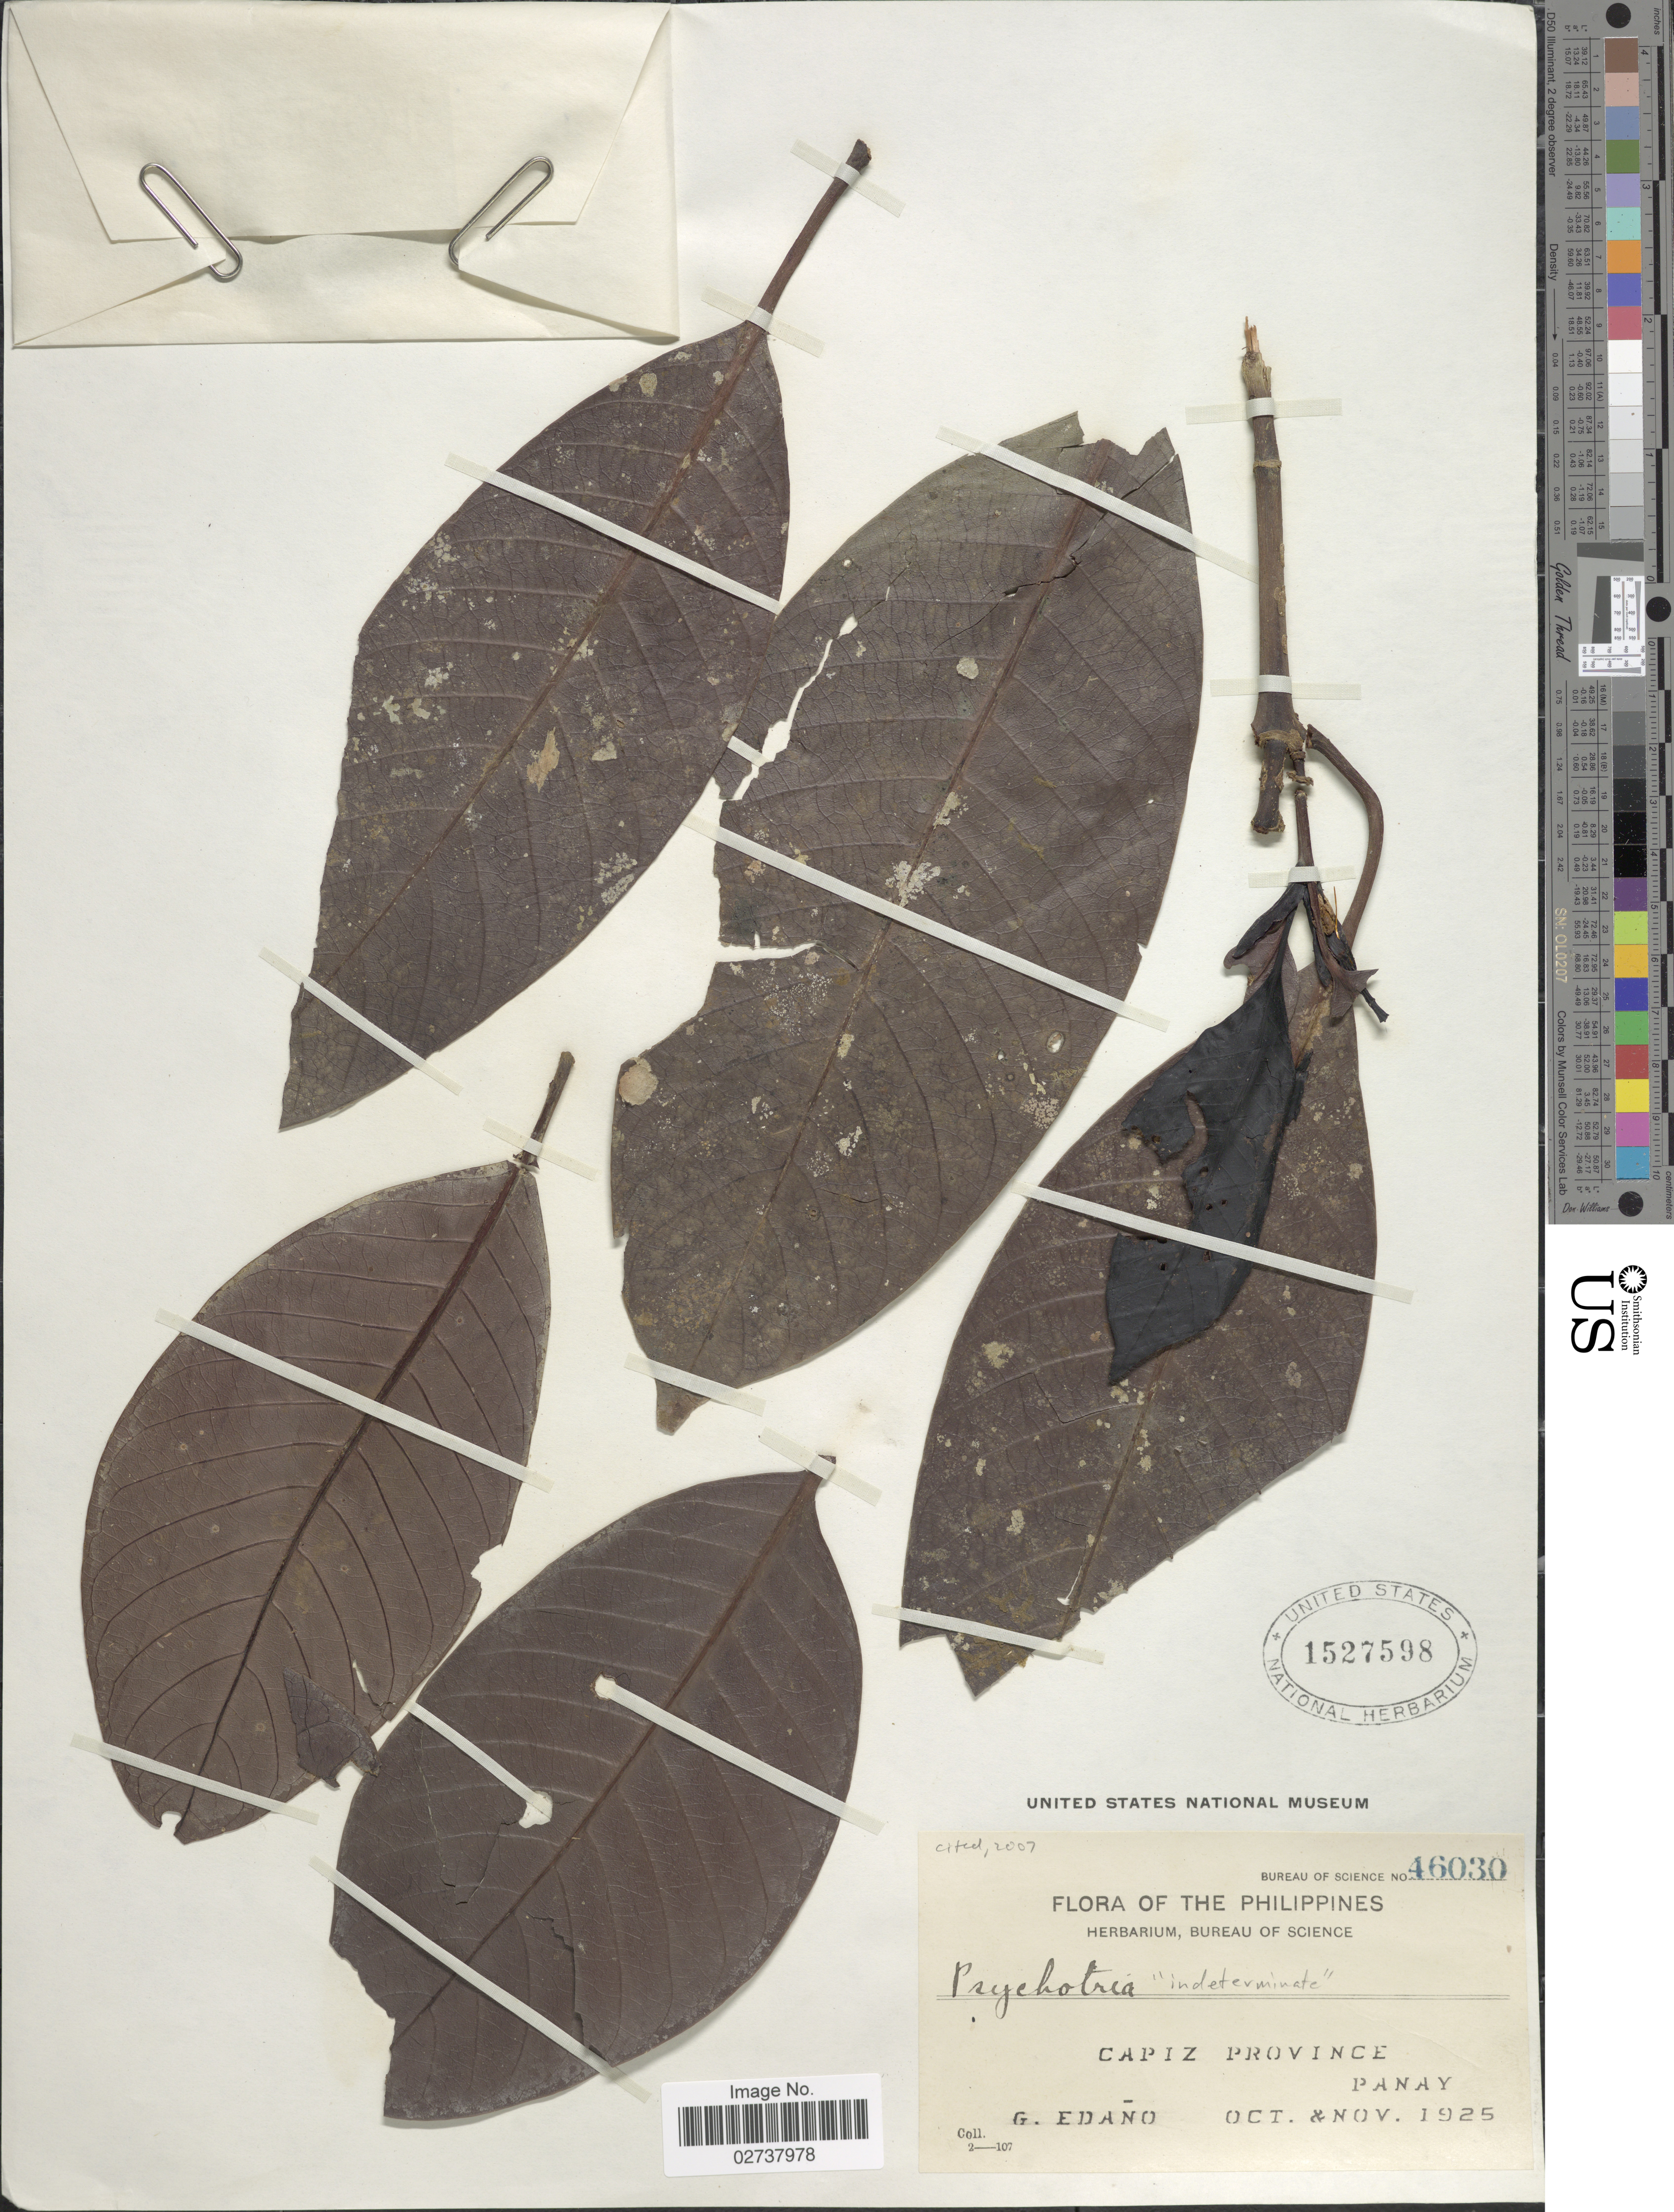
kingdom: Plantae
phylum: Tracheophyta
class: Magnoliopsida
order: Gentianales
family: Rubiaceae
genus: Psychotria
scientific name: Psychotria sp.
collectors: G. Edaño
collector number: Bureau of Science 46030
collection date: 1925-10/1925-11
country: Philippines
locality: Capiz Province. Panay.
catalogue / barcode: US 1527598